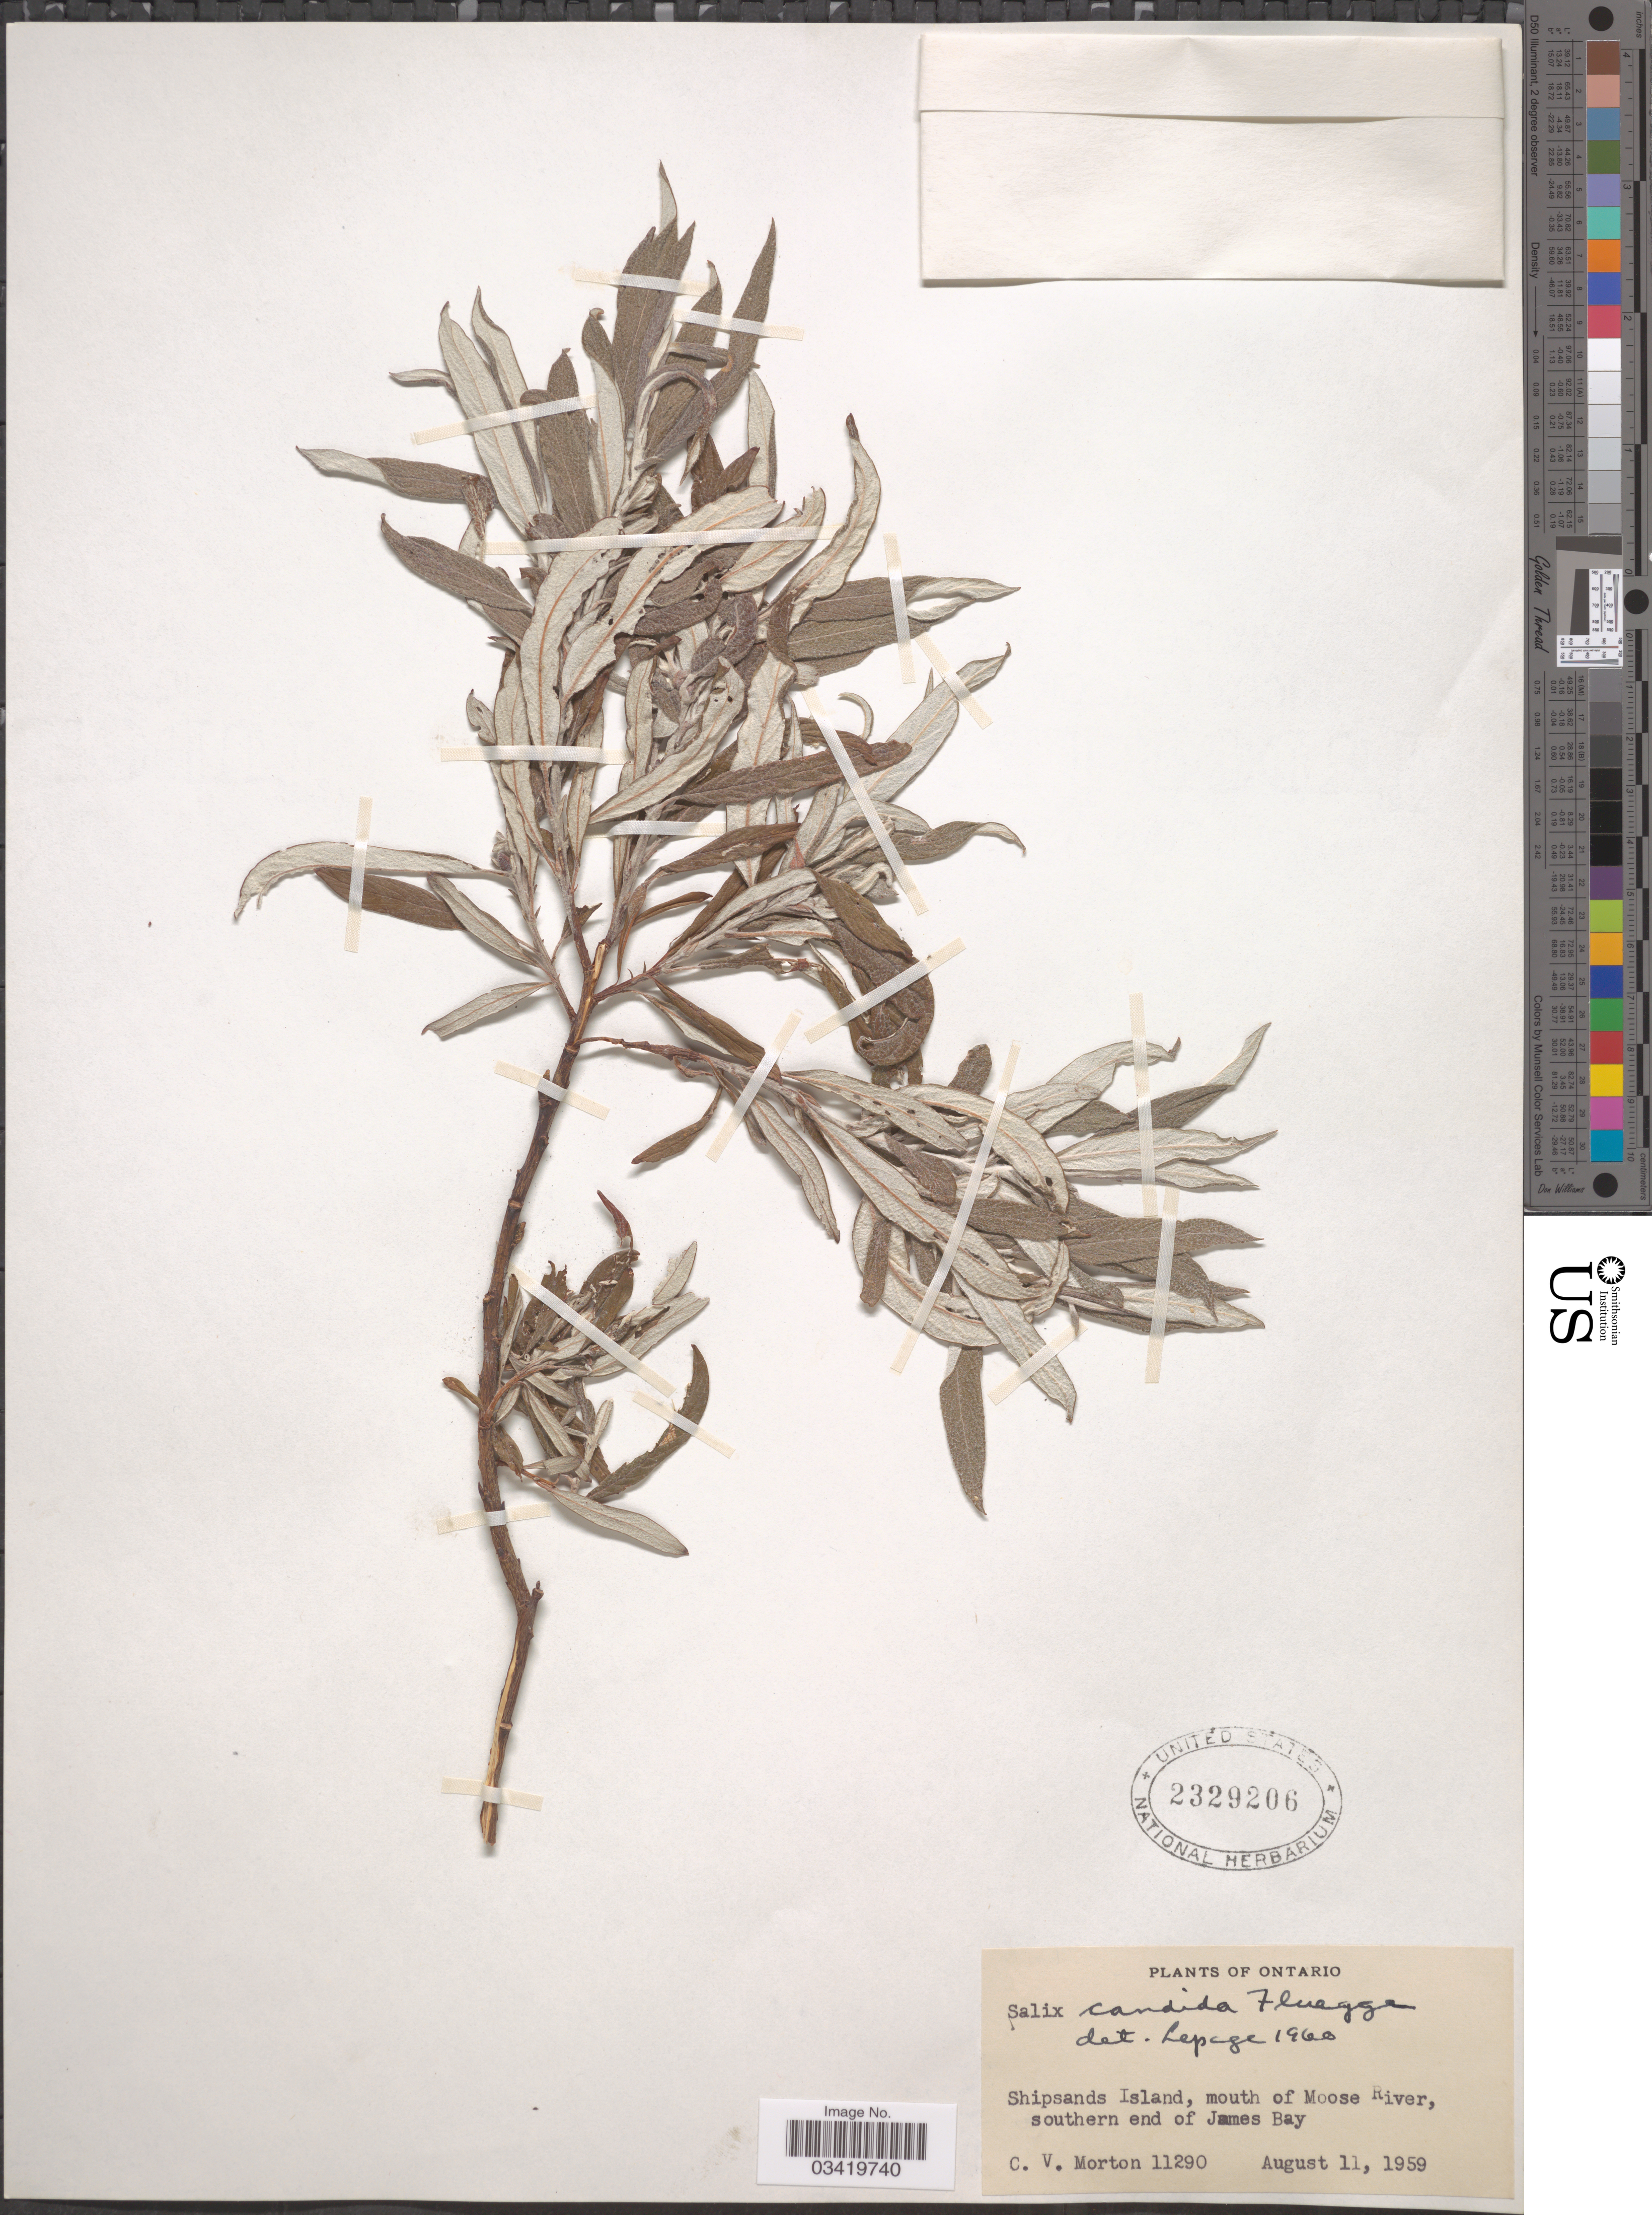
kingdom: Plantae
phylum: Tracheophyta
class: Magnoliopsida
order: Malpighiales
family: Salicaceae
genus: Salix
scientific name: Salix candida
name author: Flüggé ex Willd.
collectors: C. V. Morton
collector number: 11290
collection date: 1959-08-11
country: Canada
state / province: Ontario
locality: Shipsands Island, mouth of Moose River, southern end of James Bay.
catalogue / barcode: US 2329206